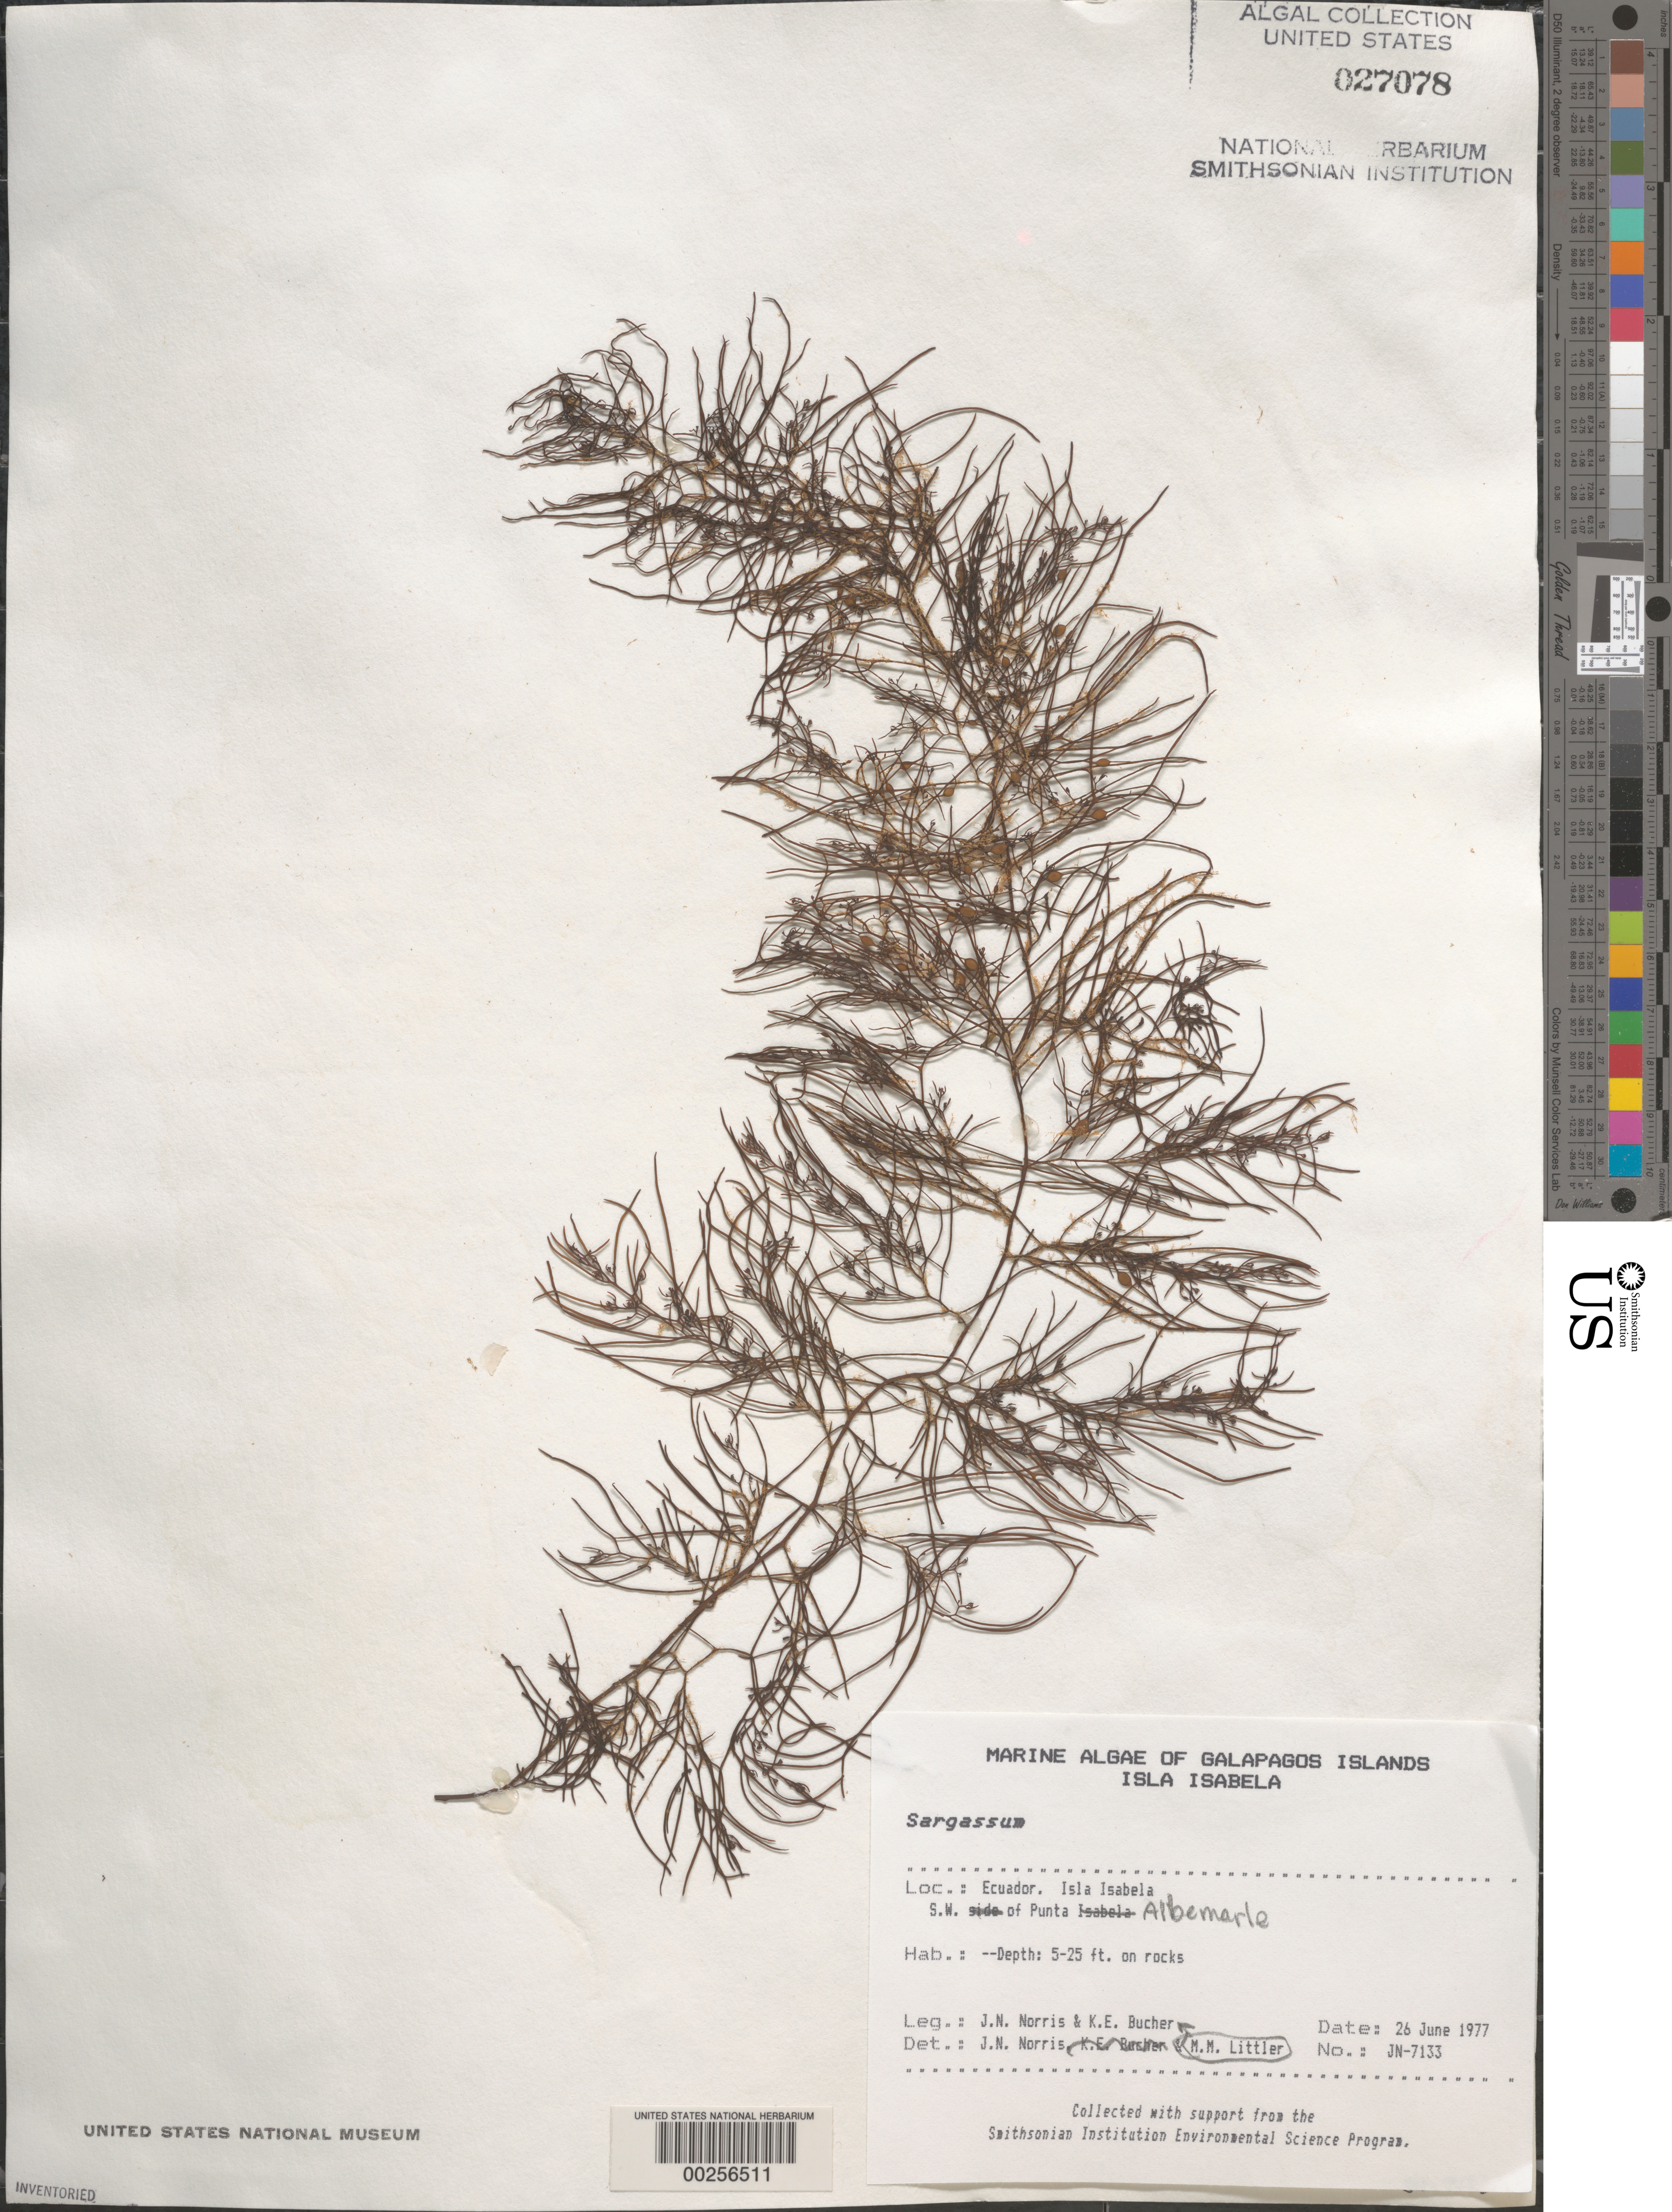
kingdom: Chromista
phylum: Ochrophyta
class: Phaeophyceae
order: Fucales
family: Sargassaceae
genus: Sargassum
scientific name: Sargassum sp.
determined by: Norris, James N.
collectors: J. N. Norris, K. E. Bucher & M. M. Littler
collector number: JN-7133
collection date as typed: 26 Jun 1977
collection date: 1977-06-26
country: Ecuador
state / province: Colón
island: Isabela [Albemarle]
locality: Southwest of Punta Albemarle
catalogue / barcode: US 27078